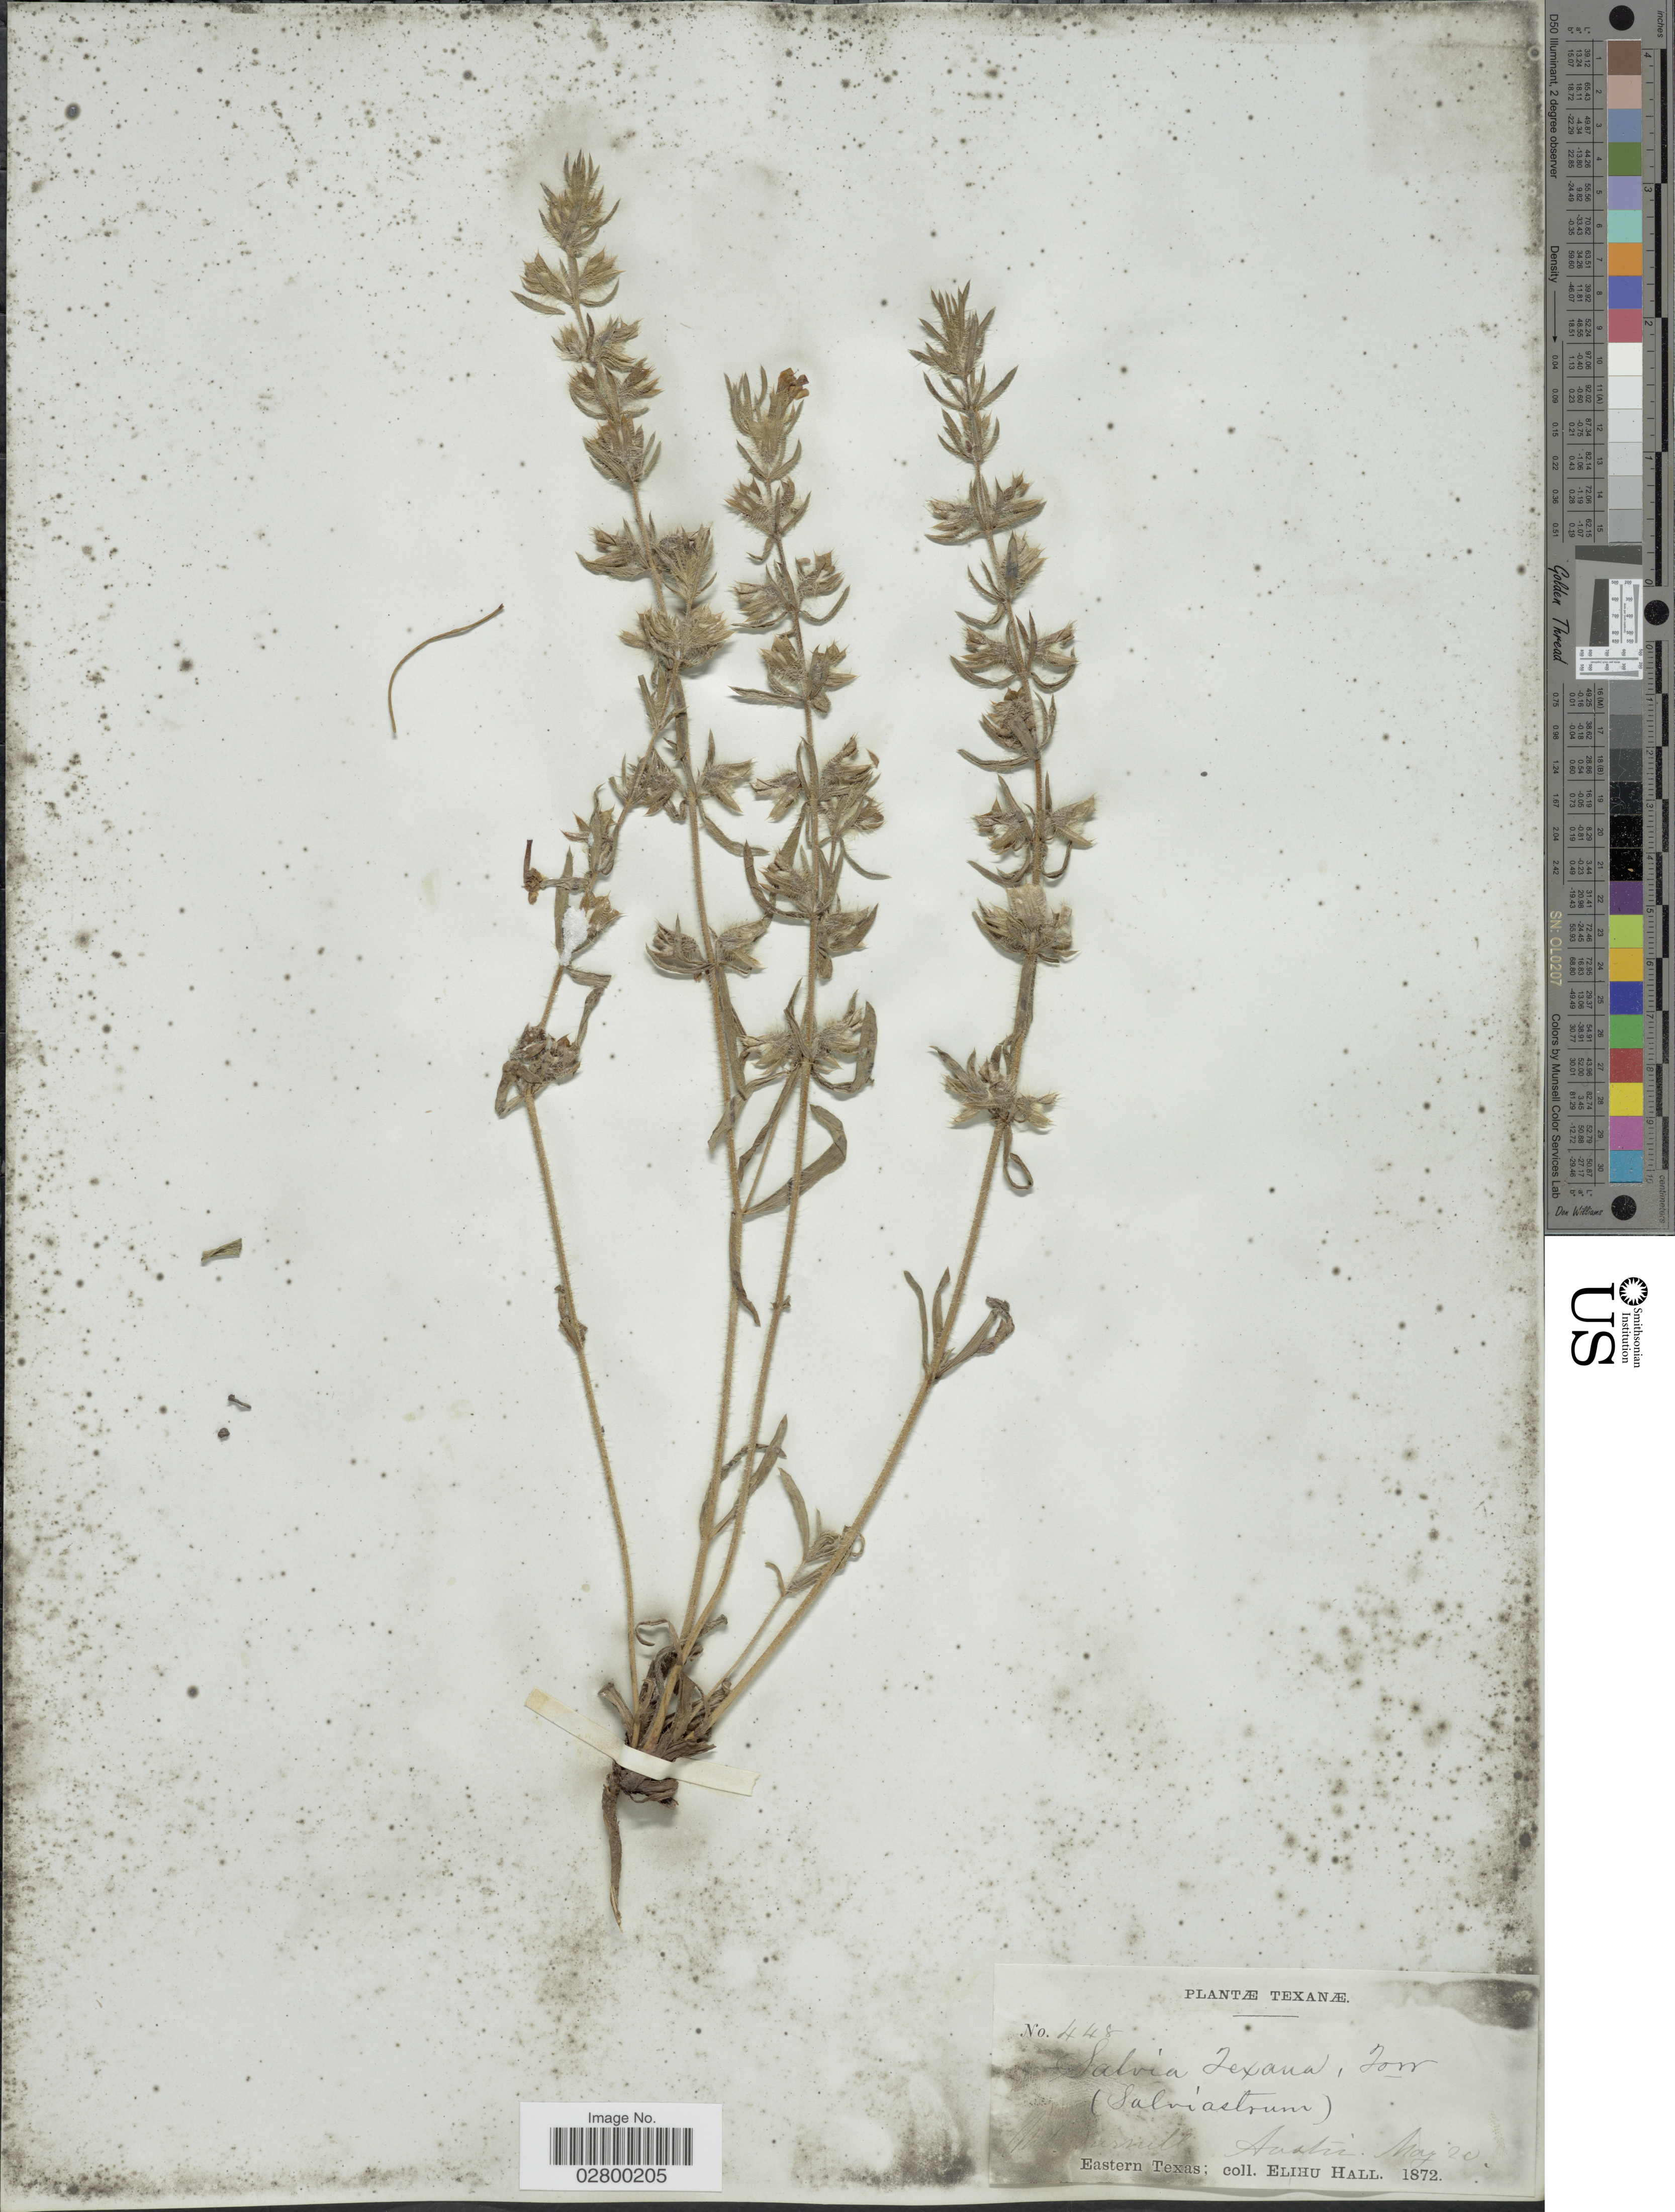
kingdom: Plantae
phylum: Tracheophyta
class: Magnoliopsida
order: Lamiales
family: Lamiaceae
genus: Salvia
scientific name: Salvia texana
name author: (Scheele) Torr.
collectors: E. Hall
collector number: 448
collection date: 1872-05-20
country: United States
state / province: Texas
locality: Mt. Burnett, Austin, Eastern Texas.